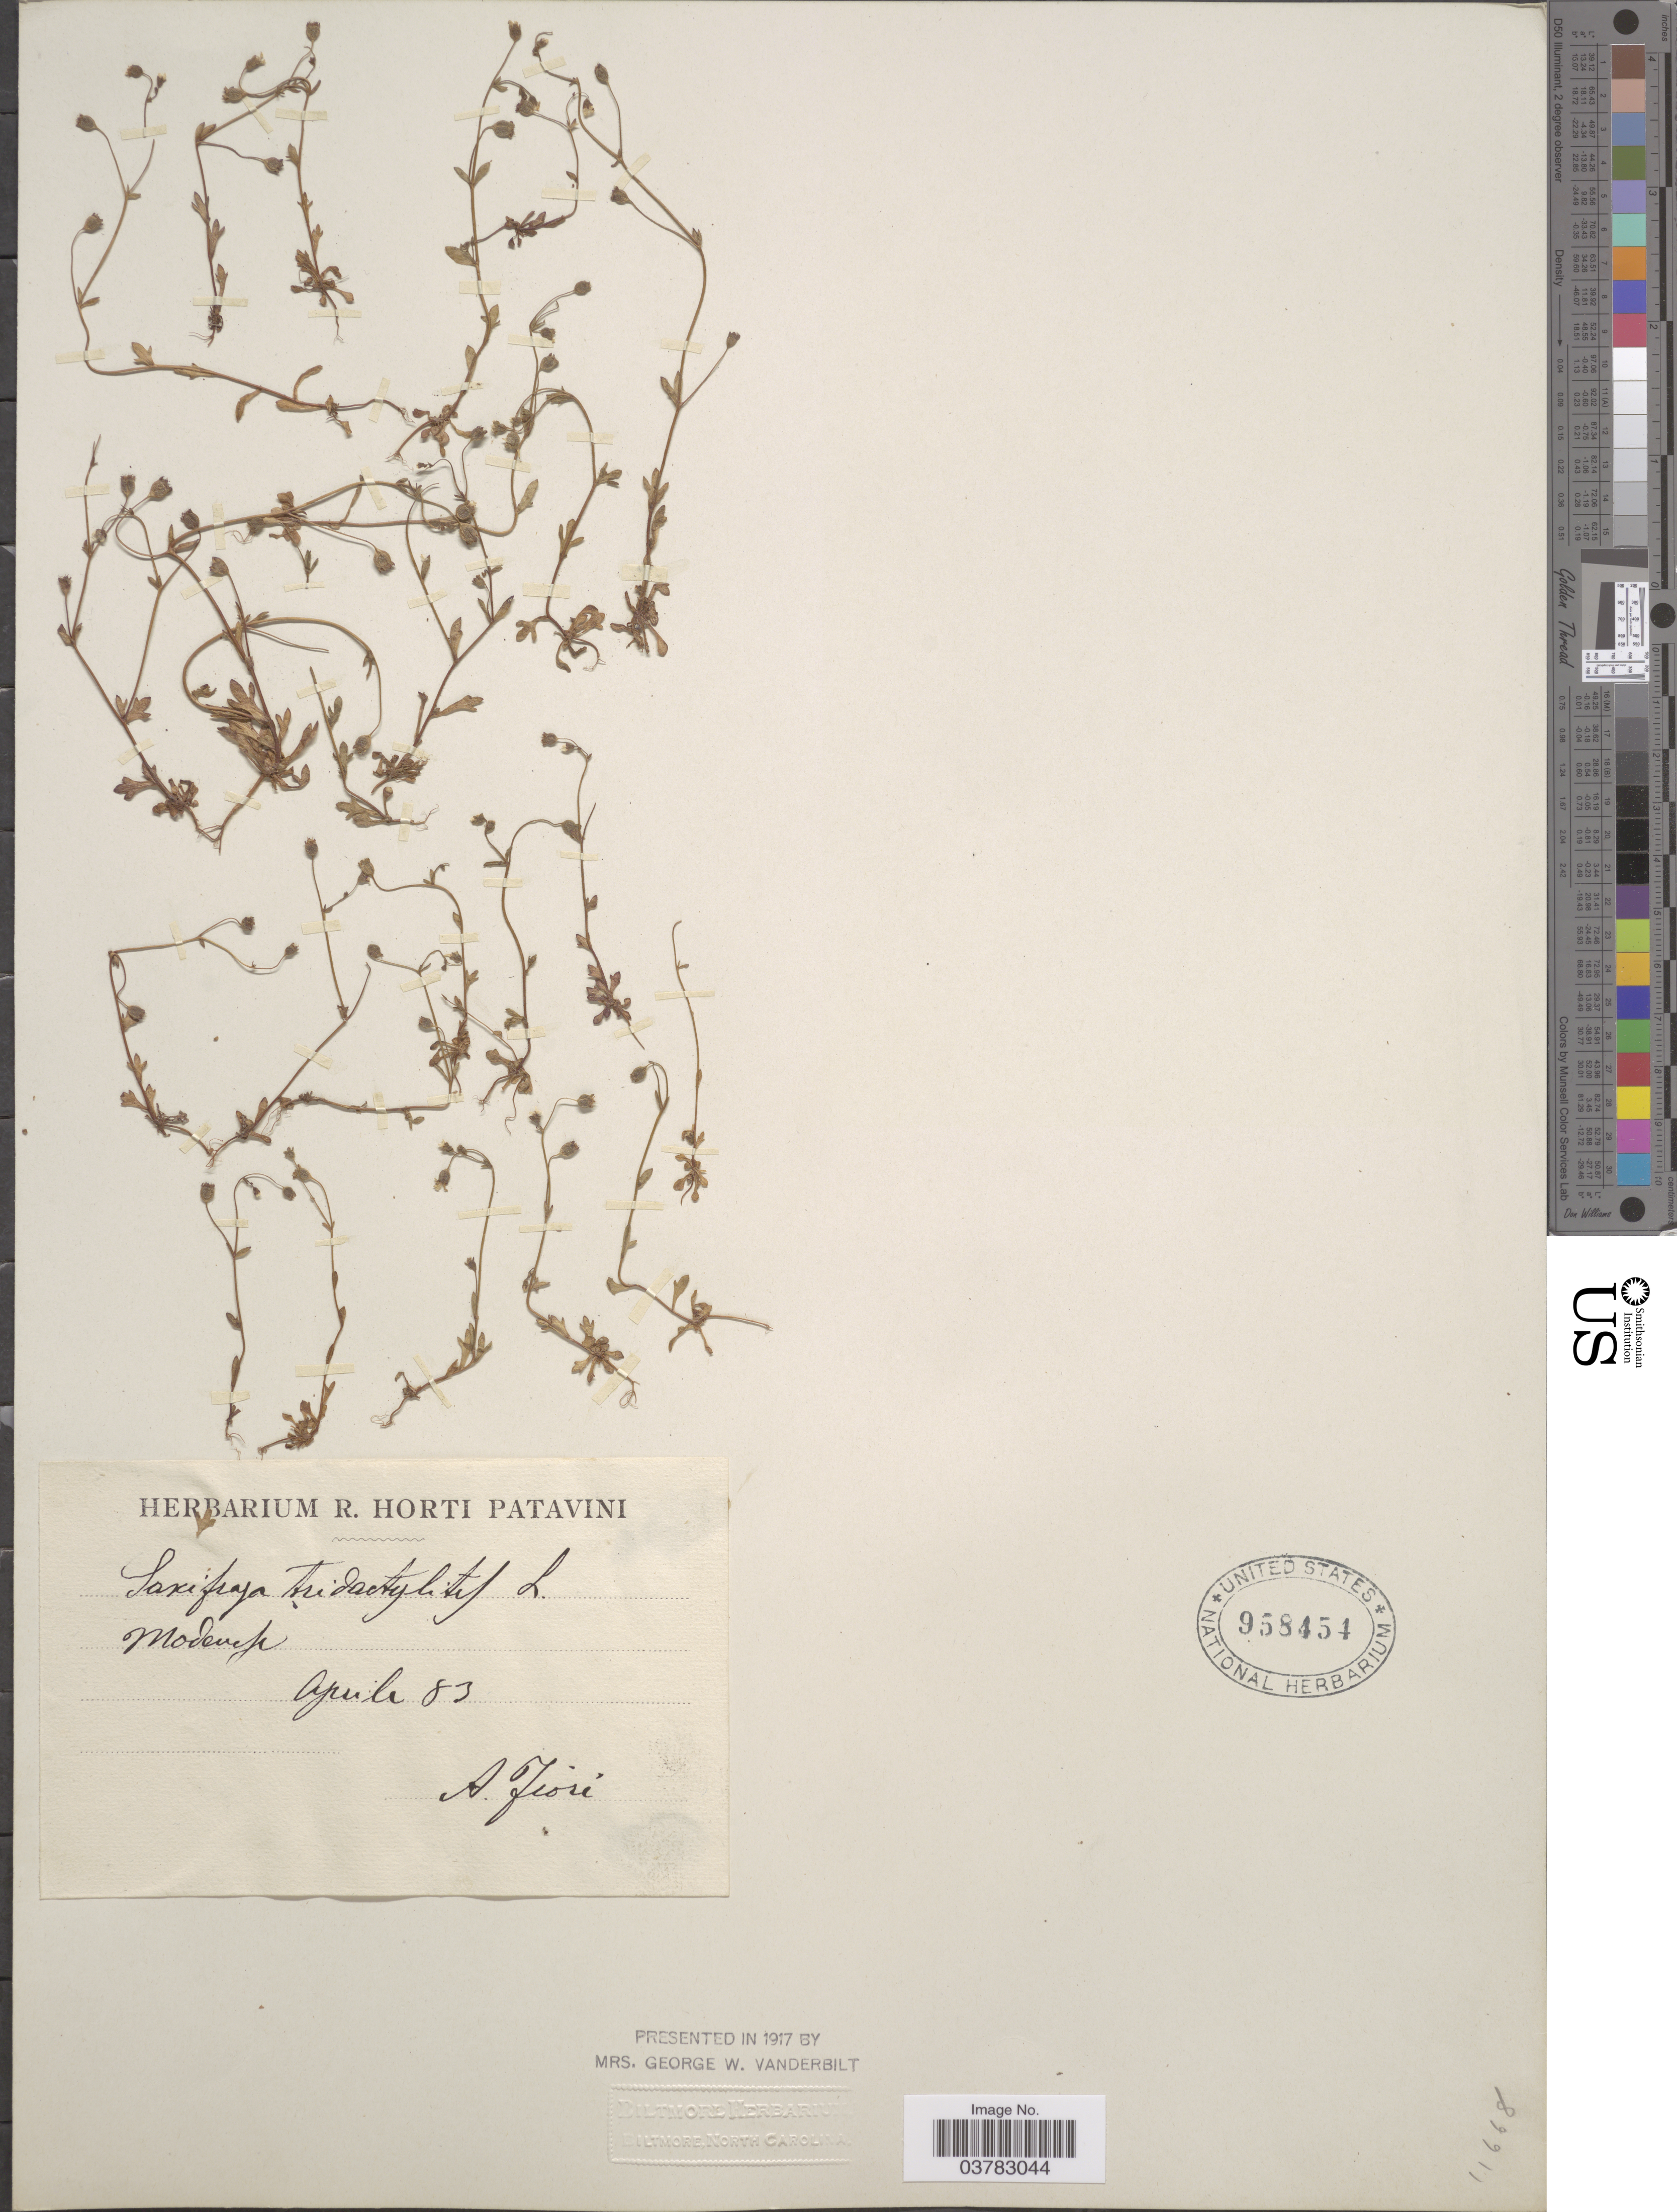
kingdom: Plantae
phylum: Tracheophyta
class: Magnoliopsida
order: Saxifragales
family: Saxifragaceae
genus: Saxifraga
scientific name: Saxifraga tridactylites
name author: L.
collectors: A. Fiori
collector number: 11668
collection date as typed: Transcribed d/m/y: /4/83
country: Italy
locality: Modenesi [interpreted].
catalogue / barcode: US 958454